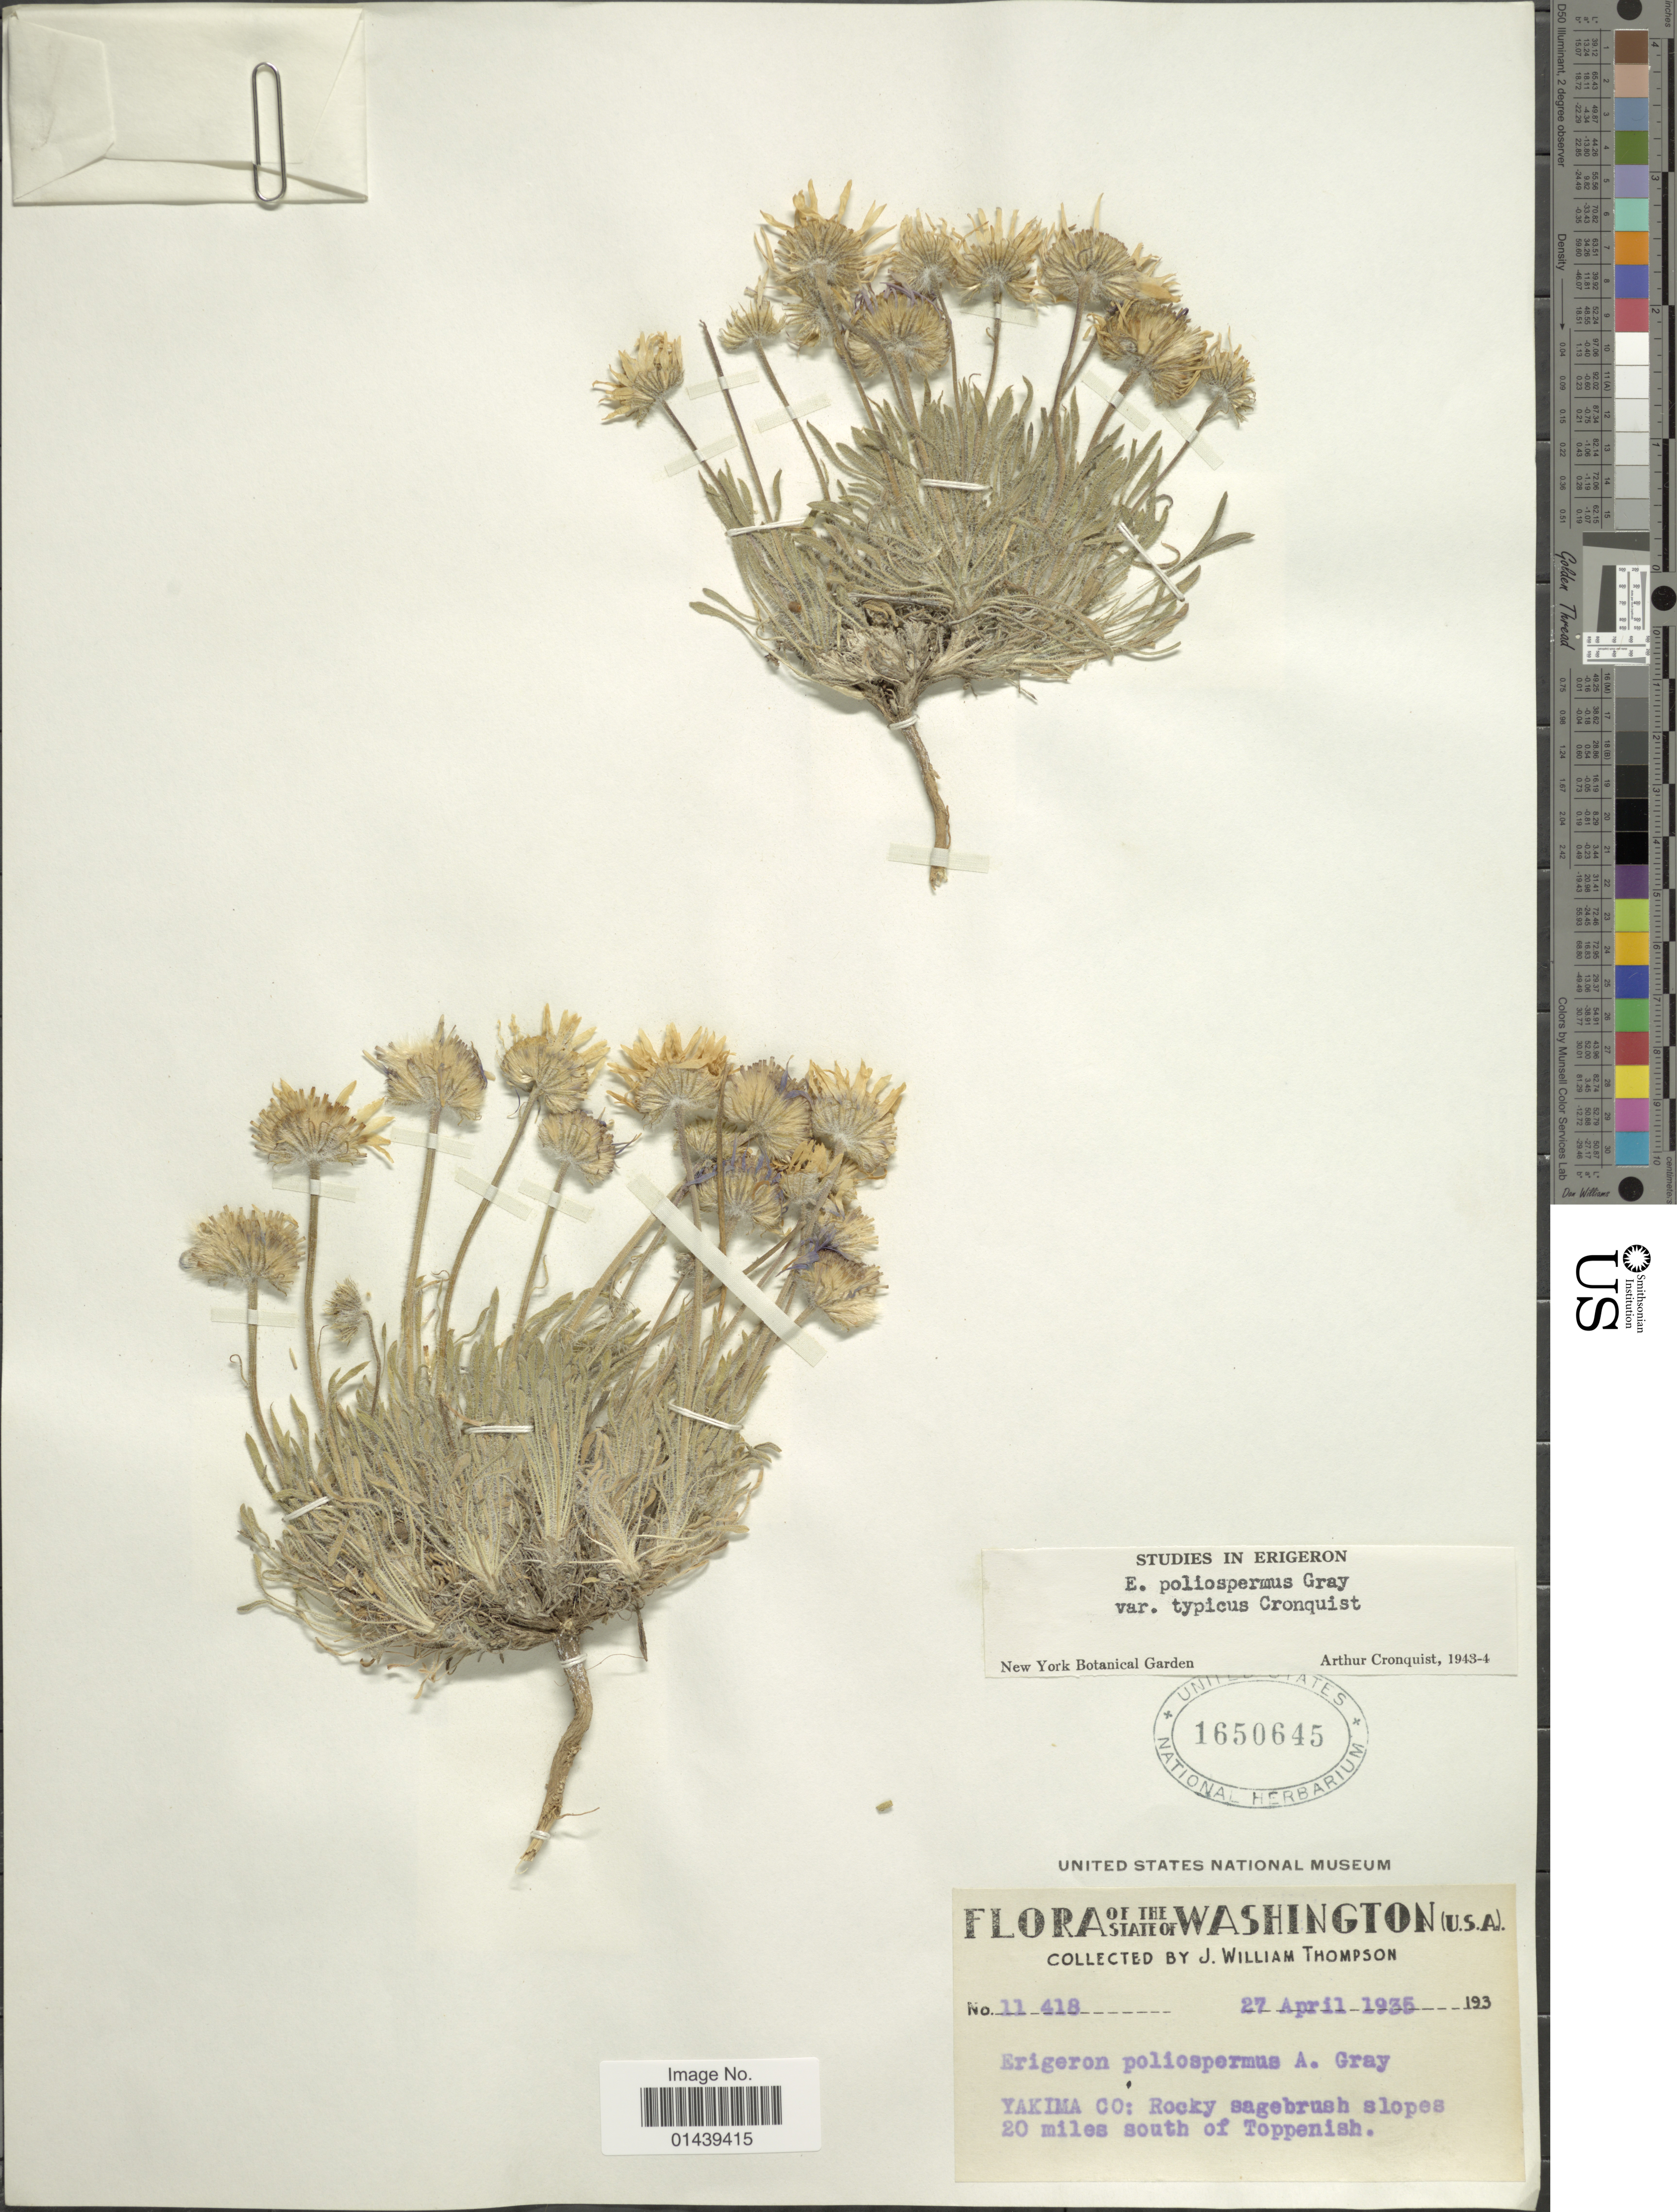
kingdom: Plantae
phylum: Tracheophyta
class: Magnoliopsida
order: Asterales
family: Asteraceae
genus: Erigeron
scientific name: Erigeron poliospermus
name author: A. Gray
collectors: J. W. Thompson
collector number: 11418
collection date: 1935-04-27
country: United States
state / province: Washington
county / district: Yakima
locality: Yakima Co: 20 miles south of Toppenish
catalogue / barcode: US 1650645